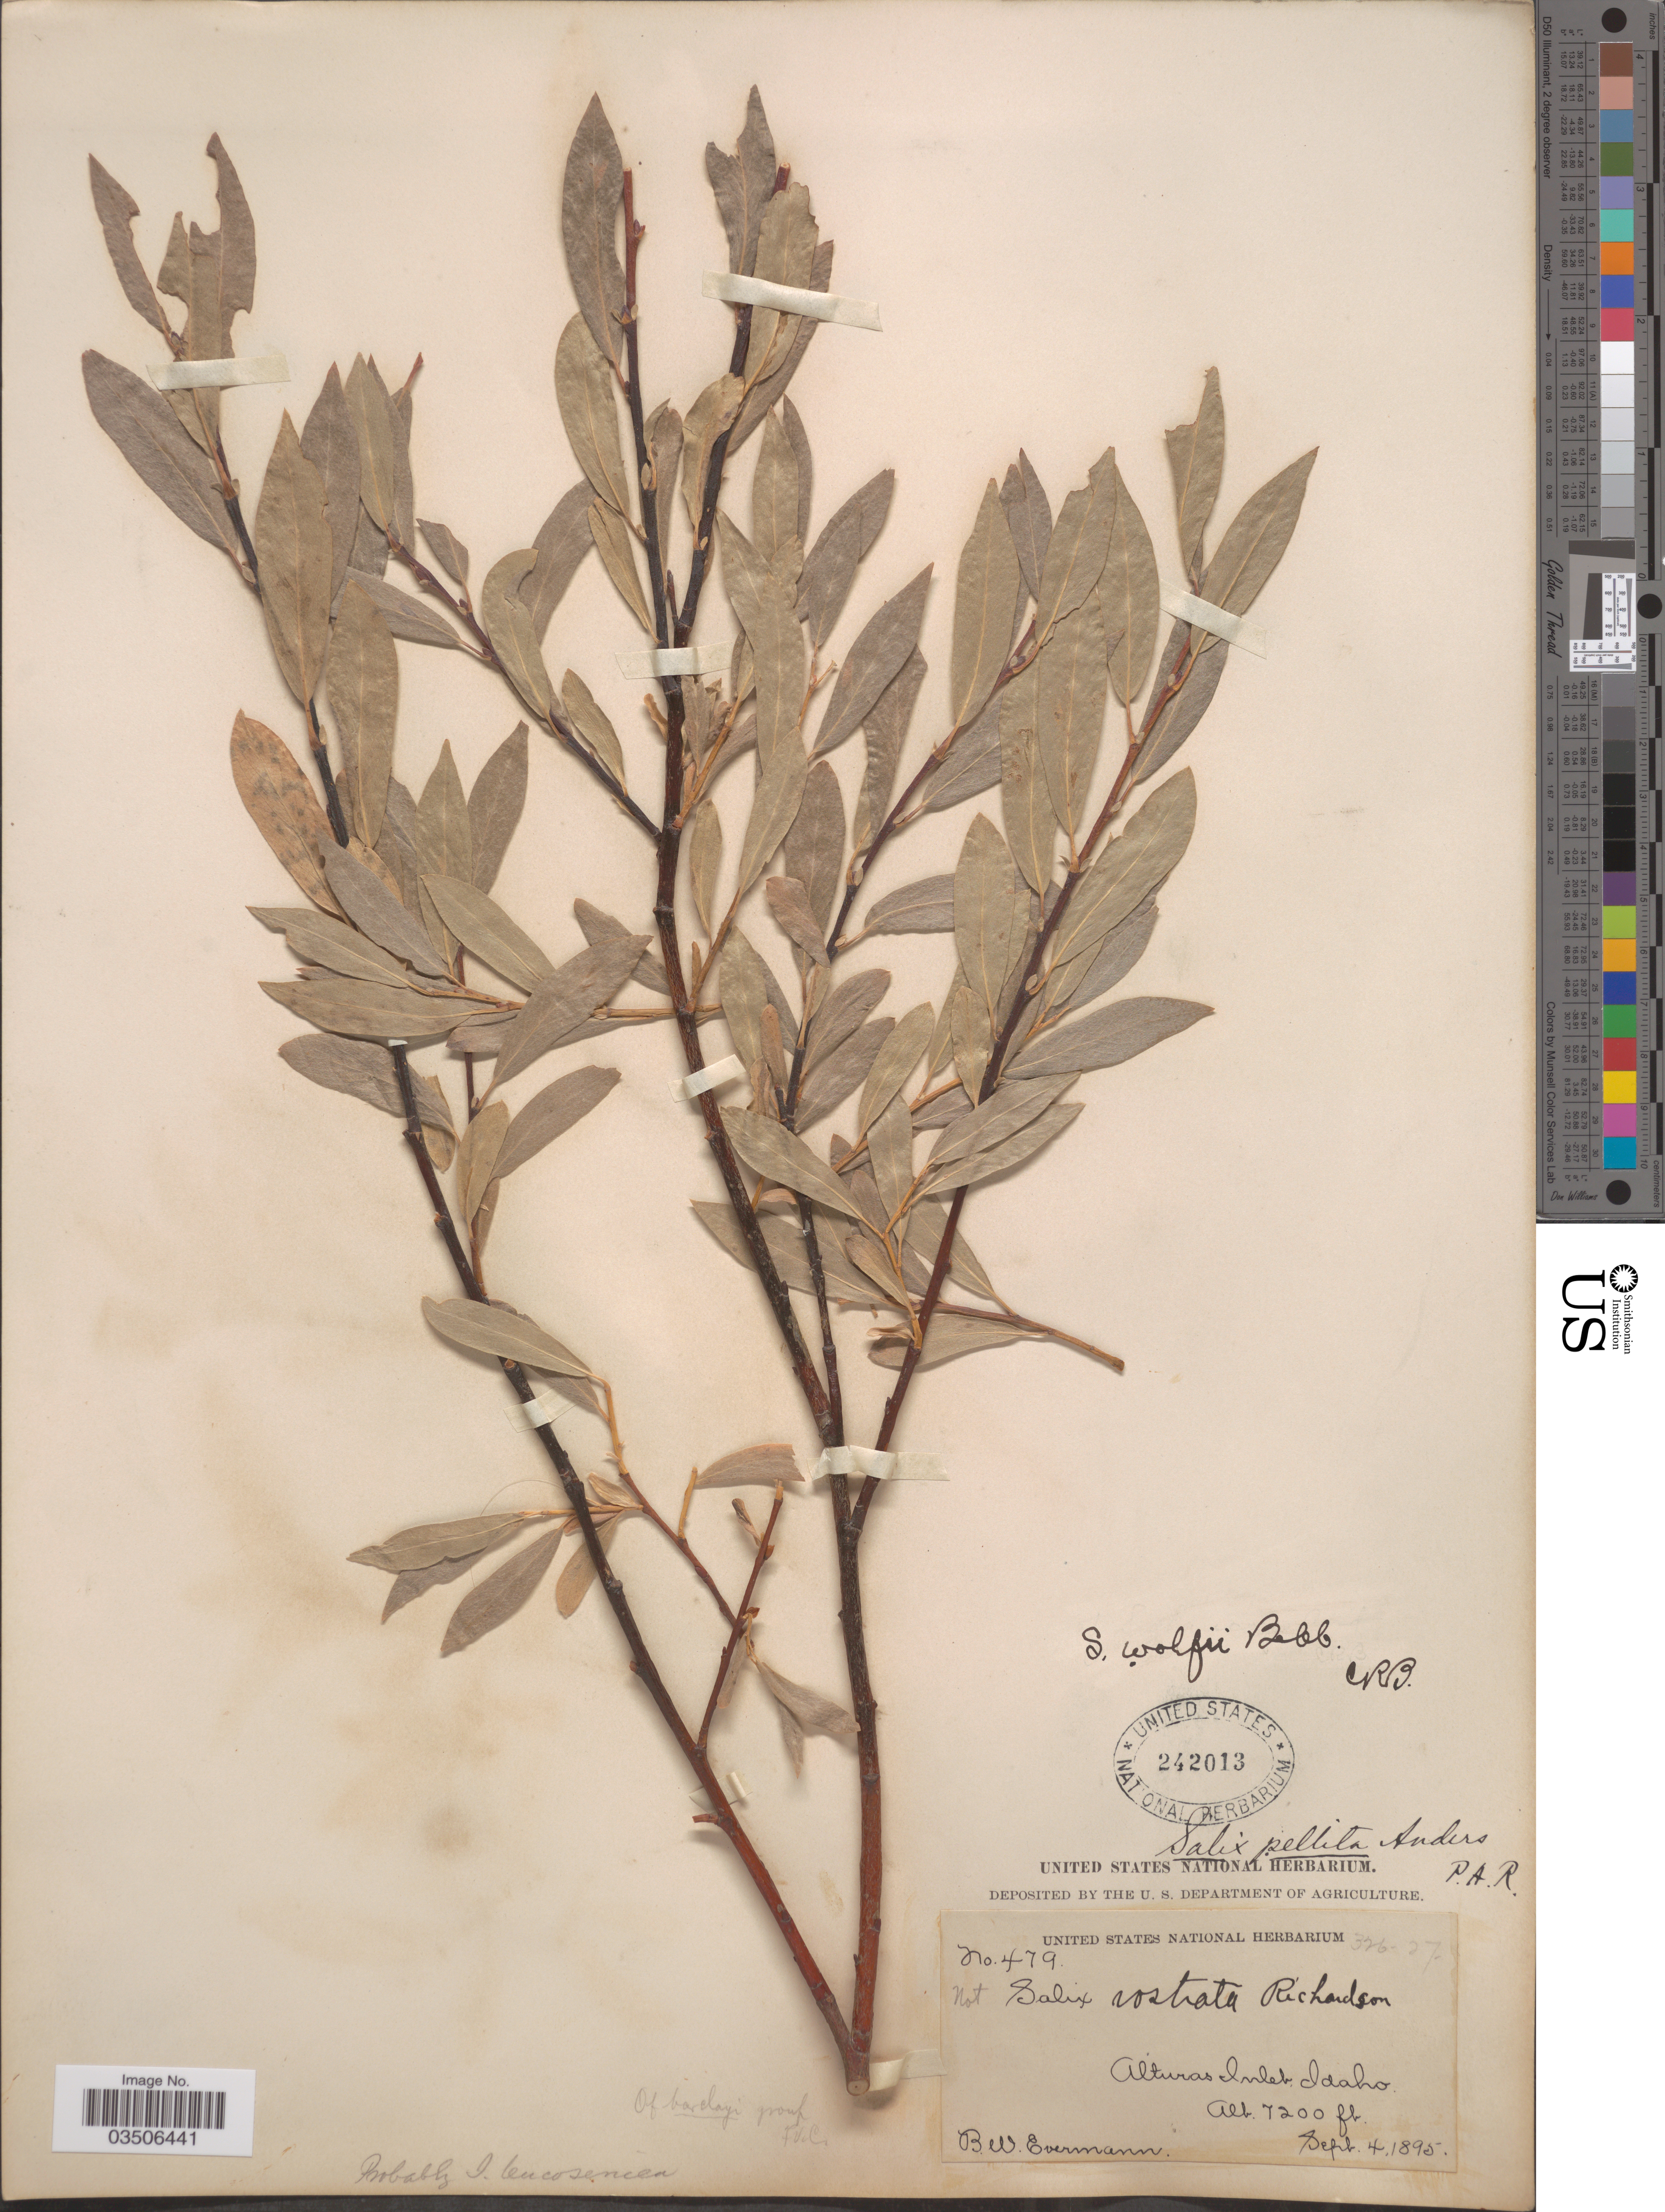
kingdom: Plantae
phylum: Tracheophyta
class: Magnoliopsida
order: Malpighiales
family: Salicaceae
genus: Salix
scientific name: Salix wolfii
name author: Bebb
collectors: B. W. Evermann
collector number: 479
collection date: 1895-09-04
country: United States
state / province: Idaho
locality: Alturas Inlet.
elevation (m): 2195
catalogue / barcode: US 242013